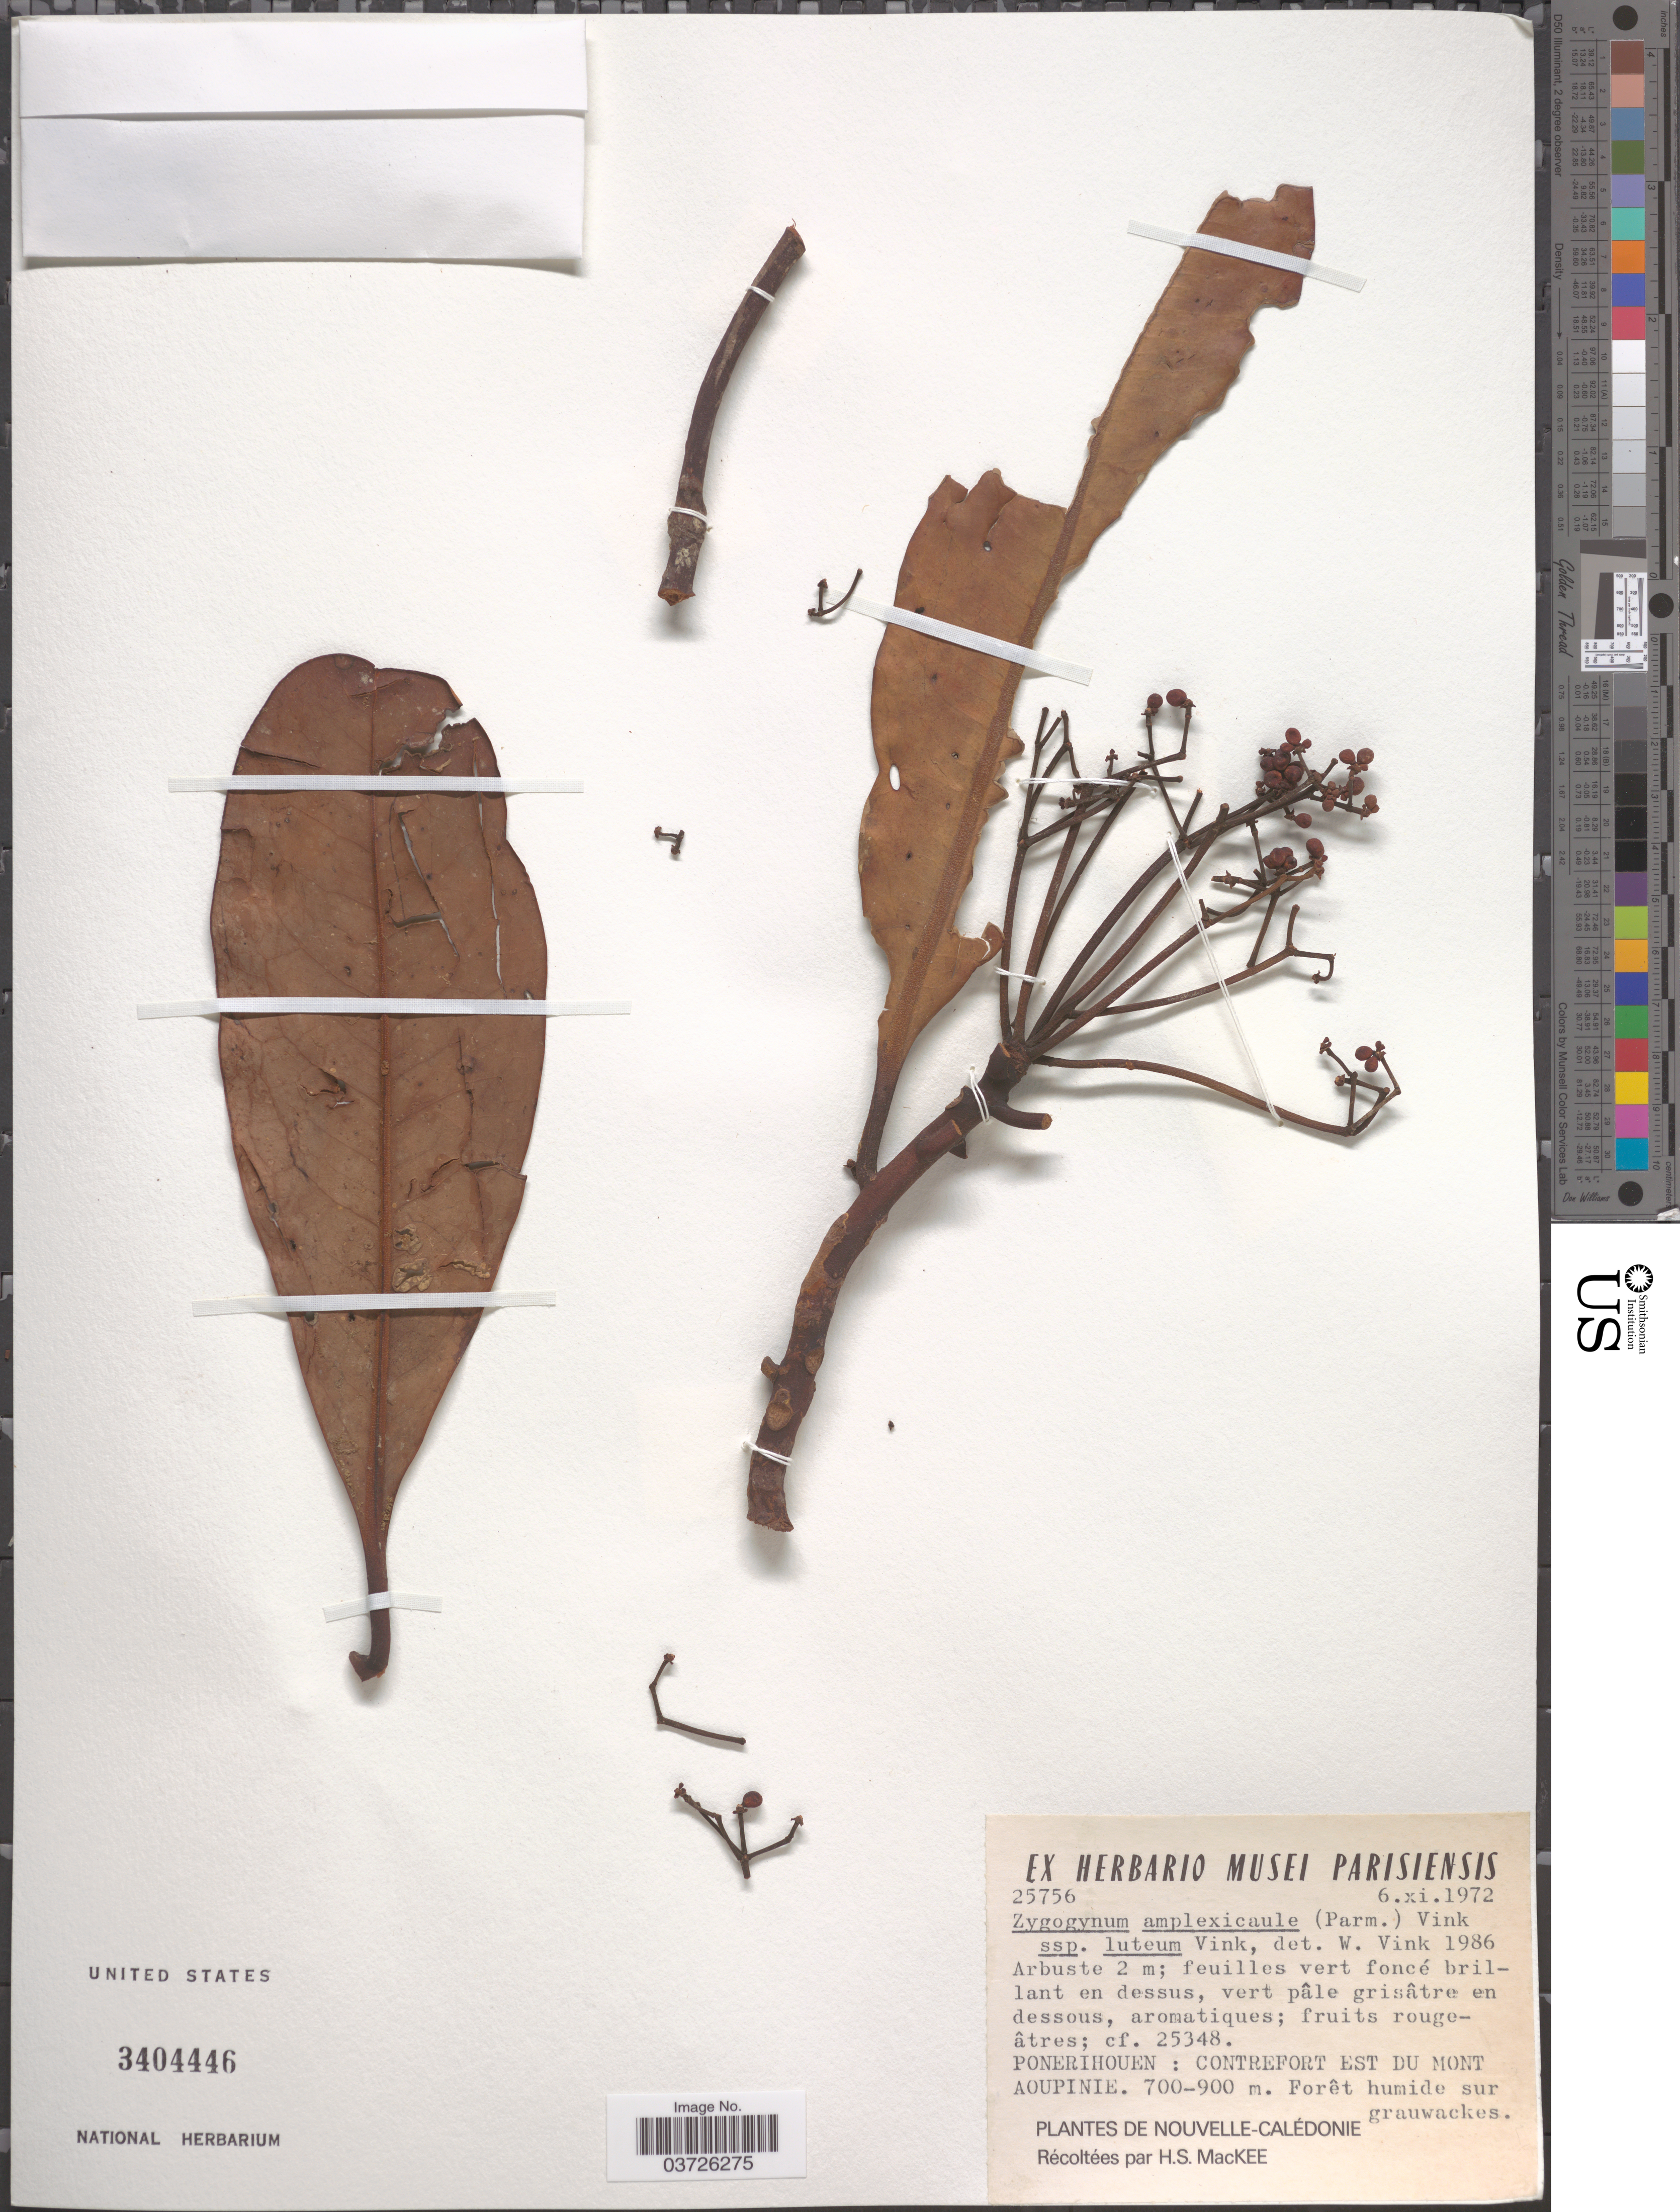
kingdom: Plantae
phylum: Tracheophyta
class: Magnoliopsida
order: Canellales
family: Winteraceae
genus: Zygogynum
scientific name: Zygogynum argenteum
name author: (A.C. Sm.) Vink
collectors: H. Mackee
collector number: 25756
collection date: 1972-11-06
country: New Caledonia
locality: Ponerihouen: Contrefort Est du Mont Aoupinie.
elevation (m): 700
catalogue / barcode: US 3404446